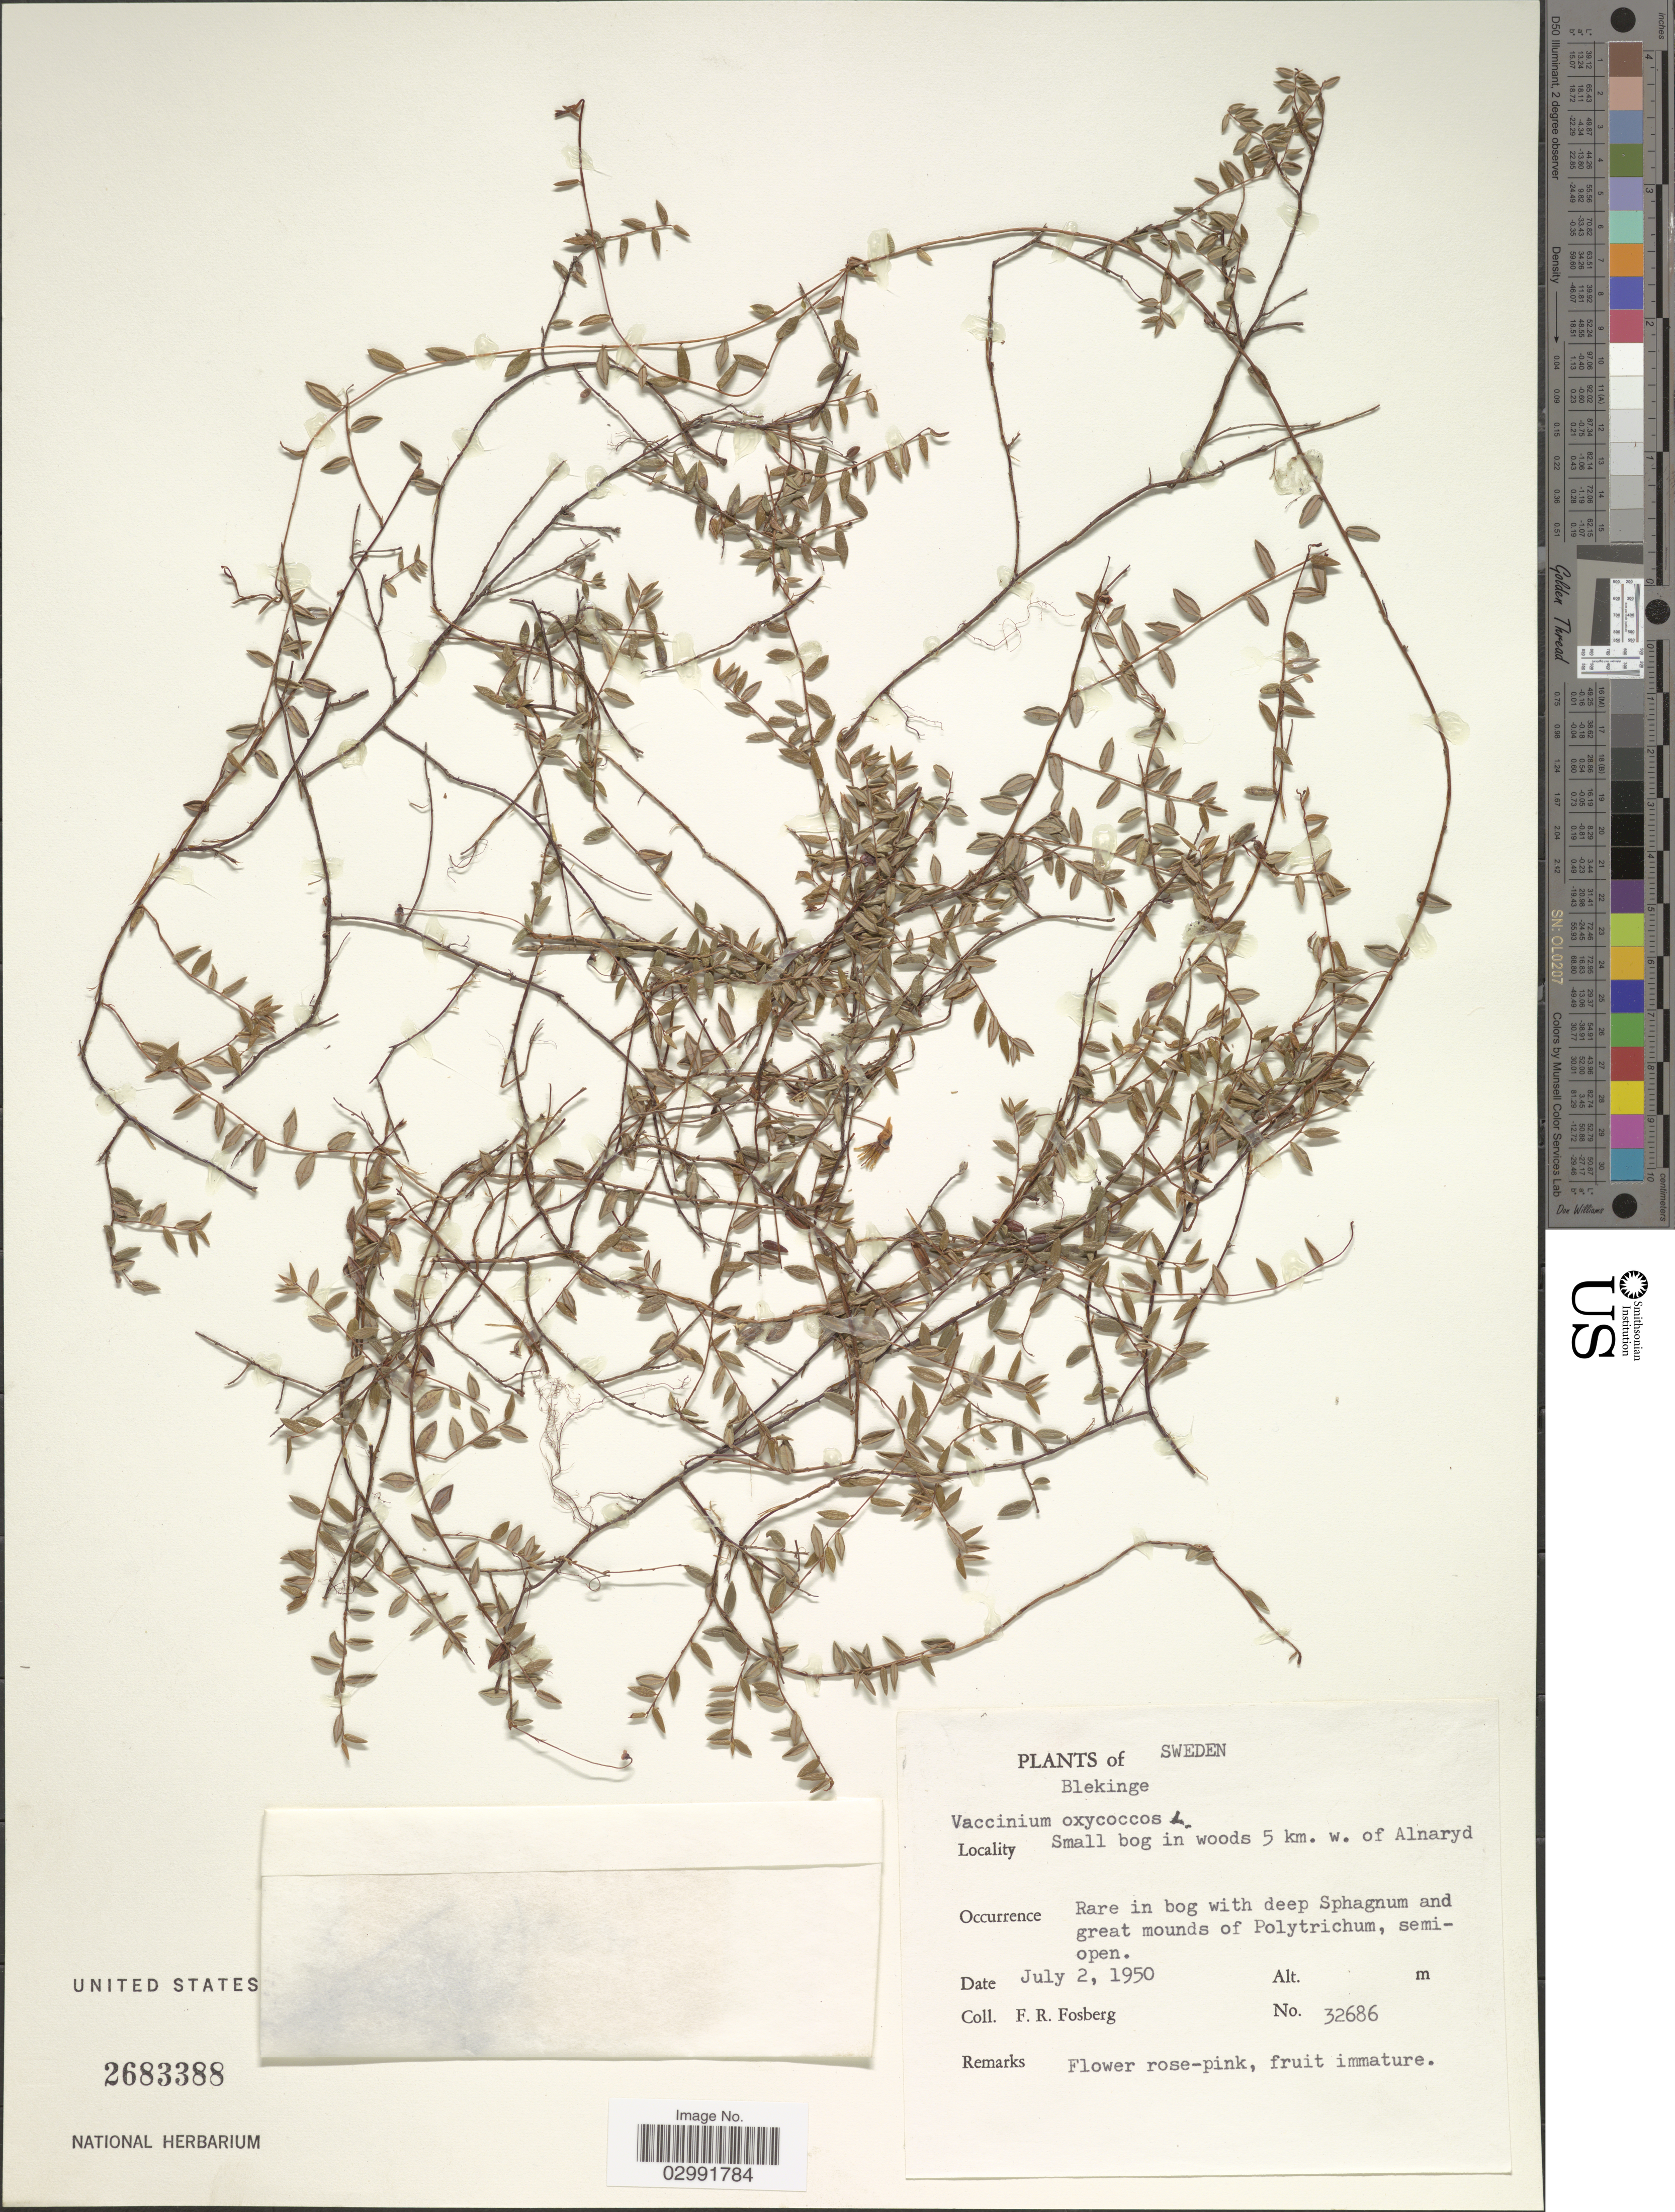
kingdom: Plantae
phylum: Tracheophyta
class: Magnoliopsida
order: Ericales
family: Ericaceae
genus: Vaccinium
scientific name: Vaccinium oxycoccos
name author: L.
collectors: F. R. Fosberg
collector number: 32686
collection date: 1950-07-02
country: Sweden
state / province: Blekinge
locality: Blekinge. Small bog in woods 5 km. w. of Alnaryd.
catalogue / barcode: US 2683388